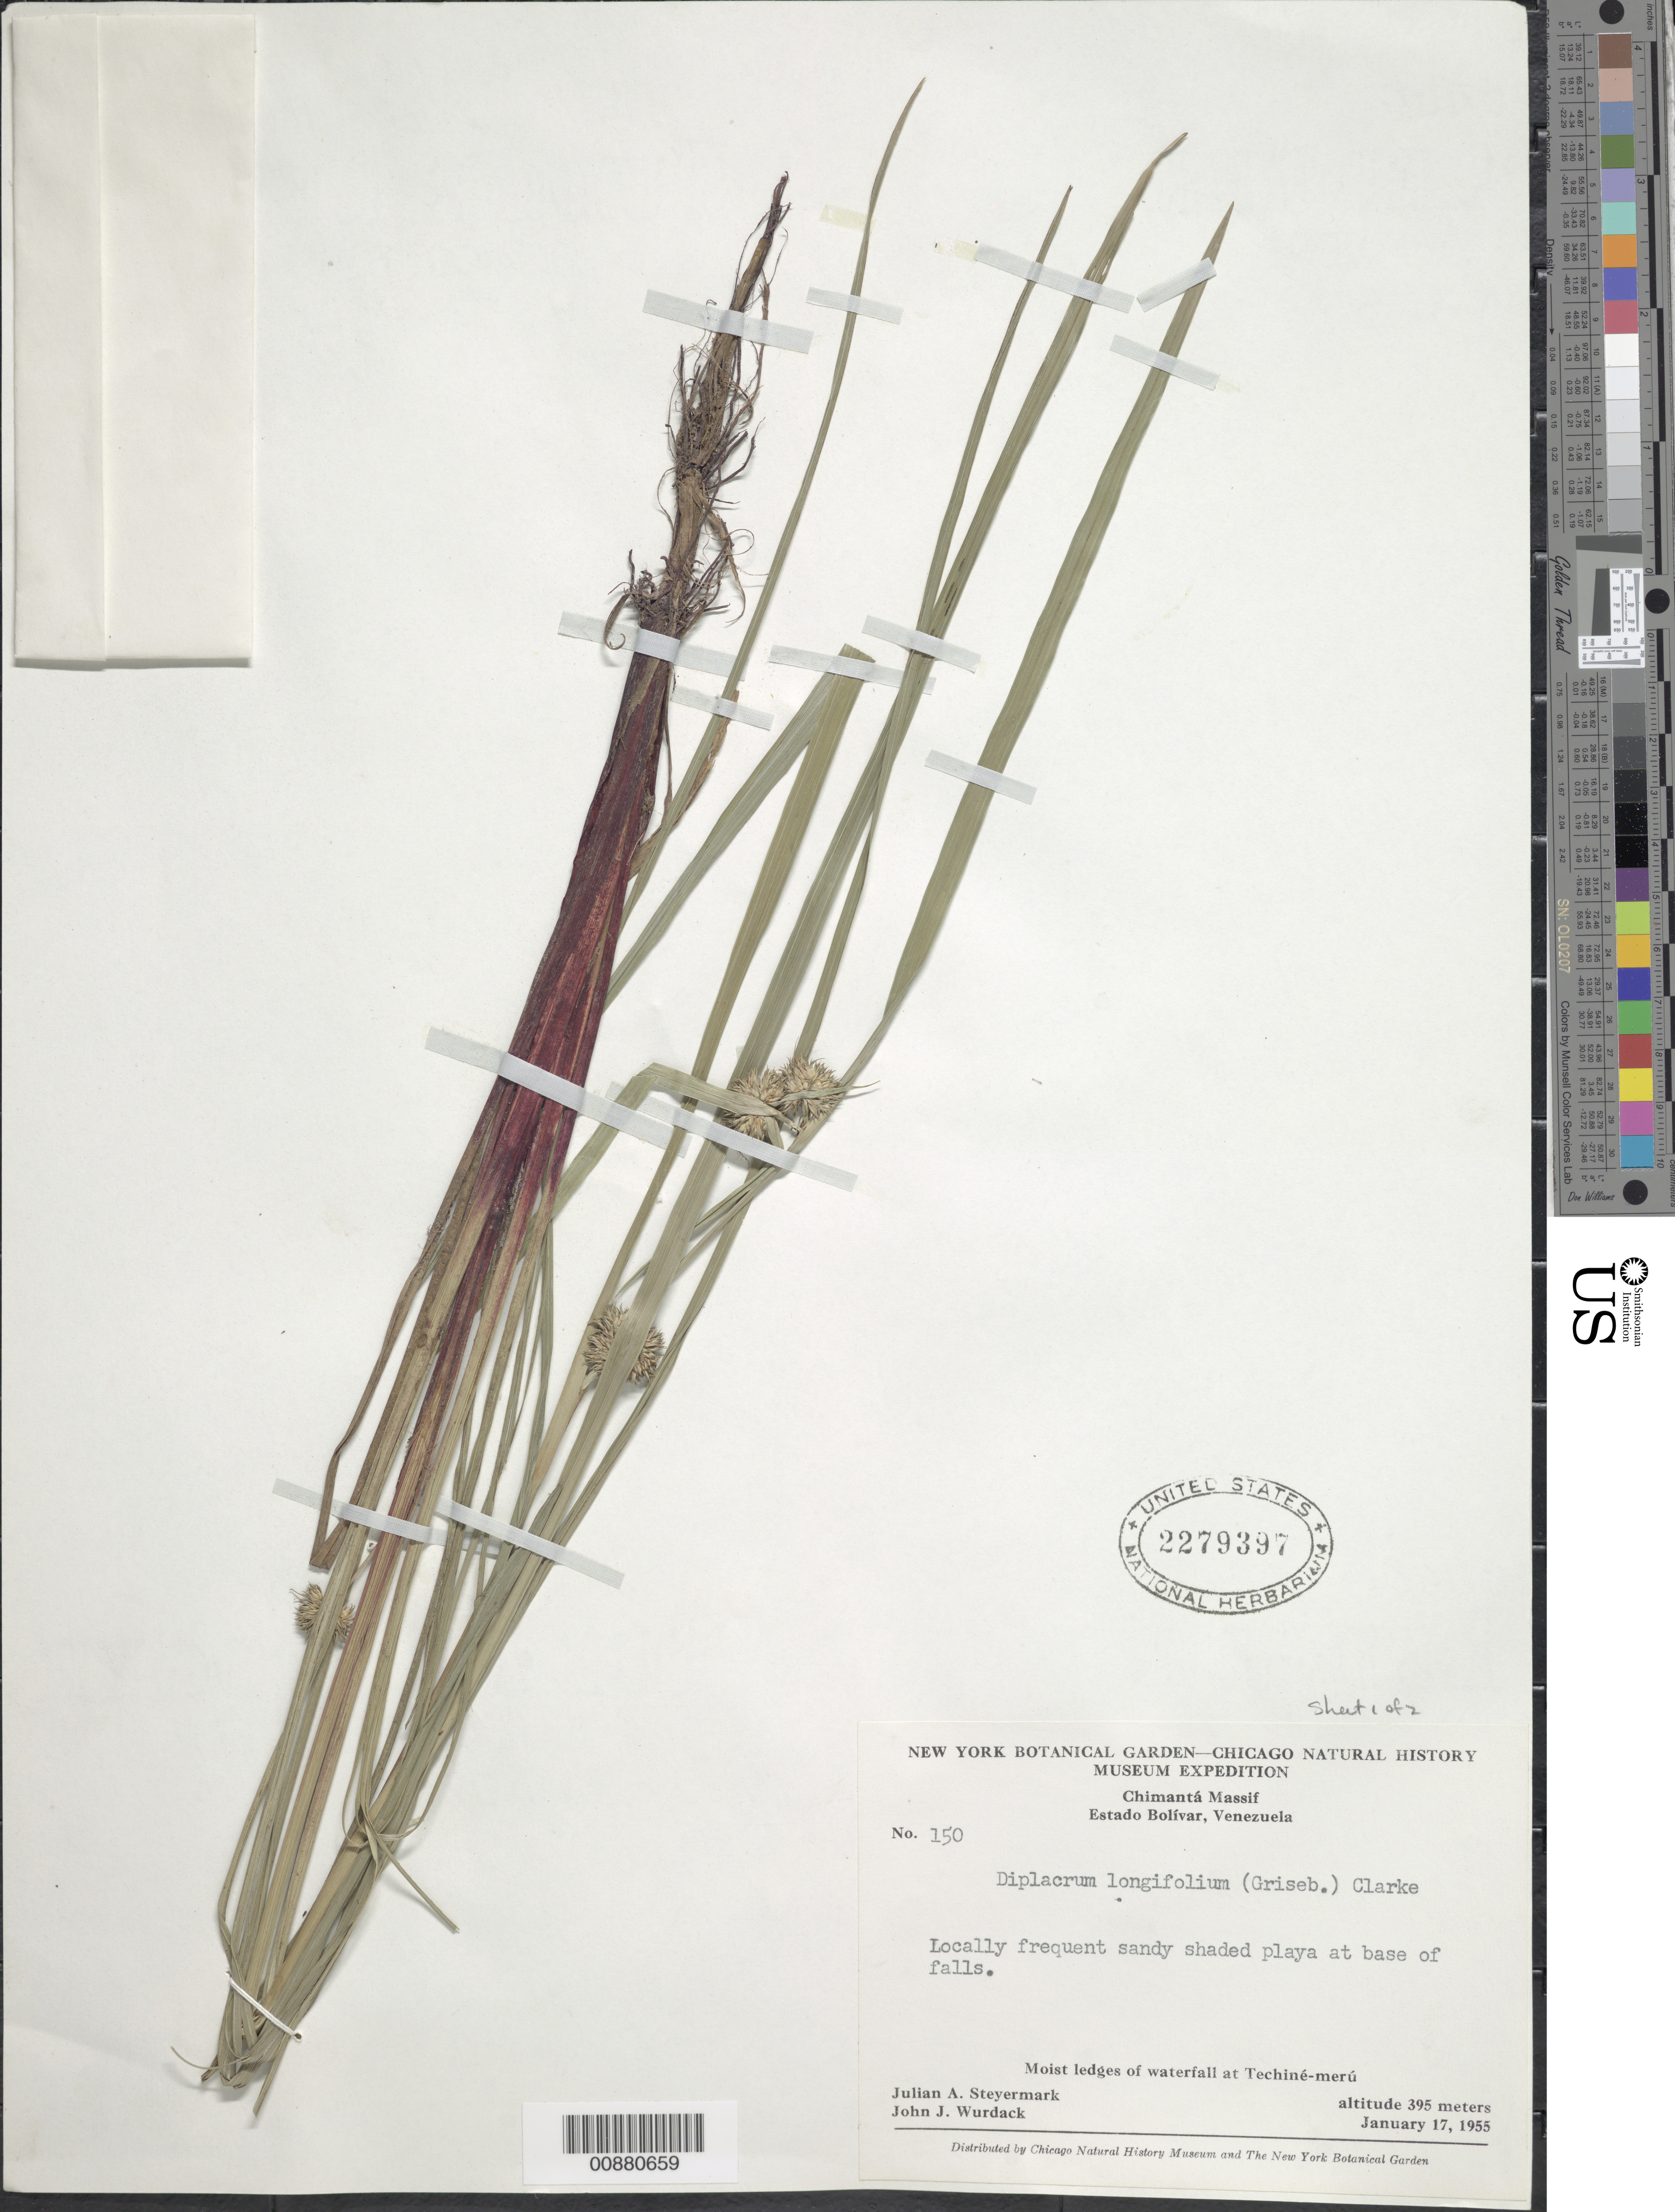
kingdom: Plantae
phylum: Tracheophyta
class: Liliopsida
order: Poales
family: Cyperaceae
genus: Diplacrum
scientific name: Diplacrum capitatum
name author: (Willd.) Boeckeler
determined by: Strong, Mark T., (BOT), Smithsonian Institution - National Museum of Natural History (UNITED STATES)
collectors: J. Steyermark & J. J. Wurdack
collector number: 55 150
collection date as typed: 17-Jan-55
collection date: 1955-01-17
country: Venezuela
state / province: Bolívar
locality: Techine-merú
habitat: Sandy, shaded playa at base of falls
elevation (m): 395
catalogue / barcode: US 2279397